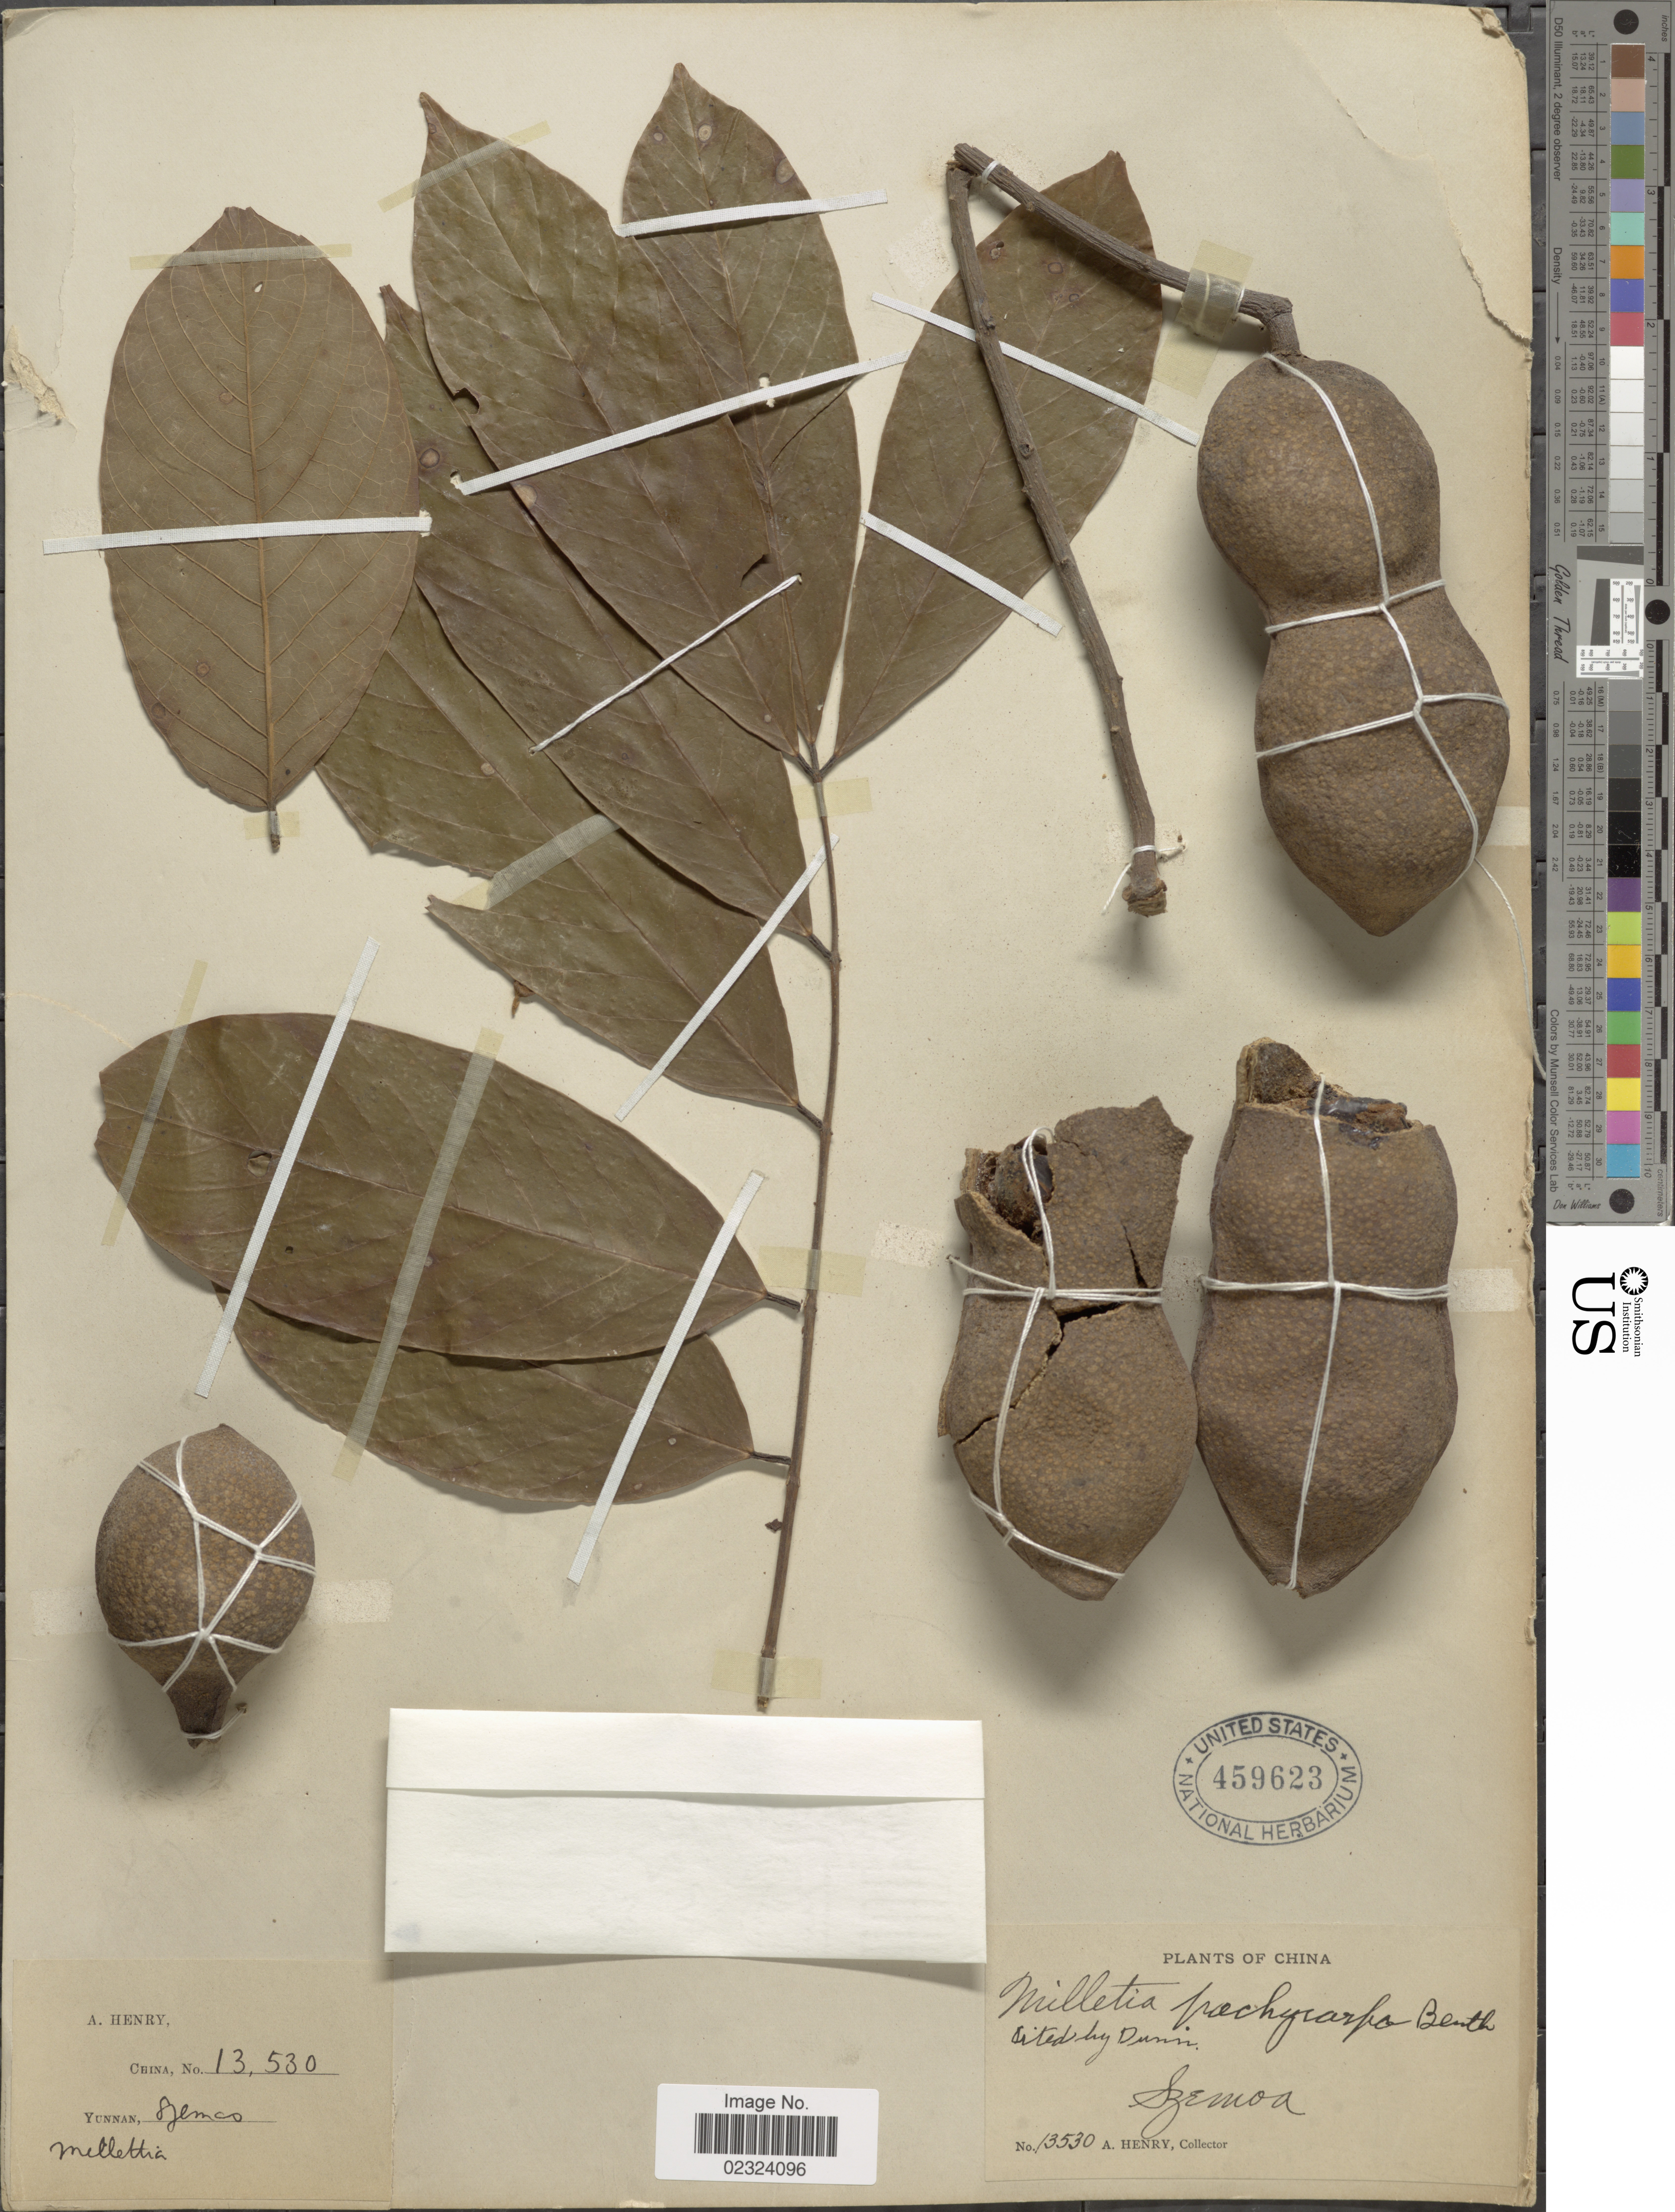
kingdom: Plantae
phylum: Tracheophyta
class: Magnoliopsida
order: Fabales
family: Fabaceae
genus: Millettia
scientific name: Millettia pachycarpa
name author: Benth.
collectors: A. Henry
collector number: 13530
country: China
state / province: Yunnan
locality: Szemao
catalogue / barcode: US 459623